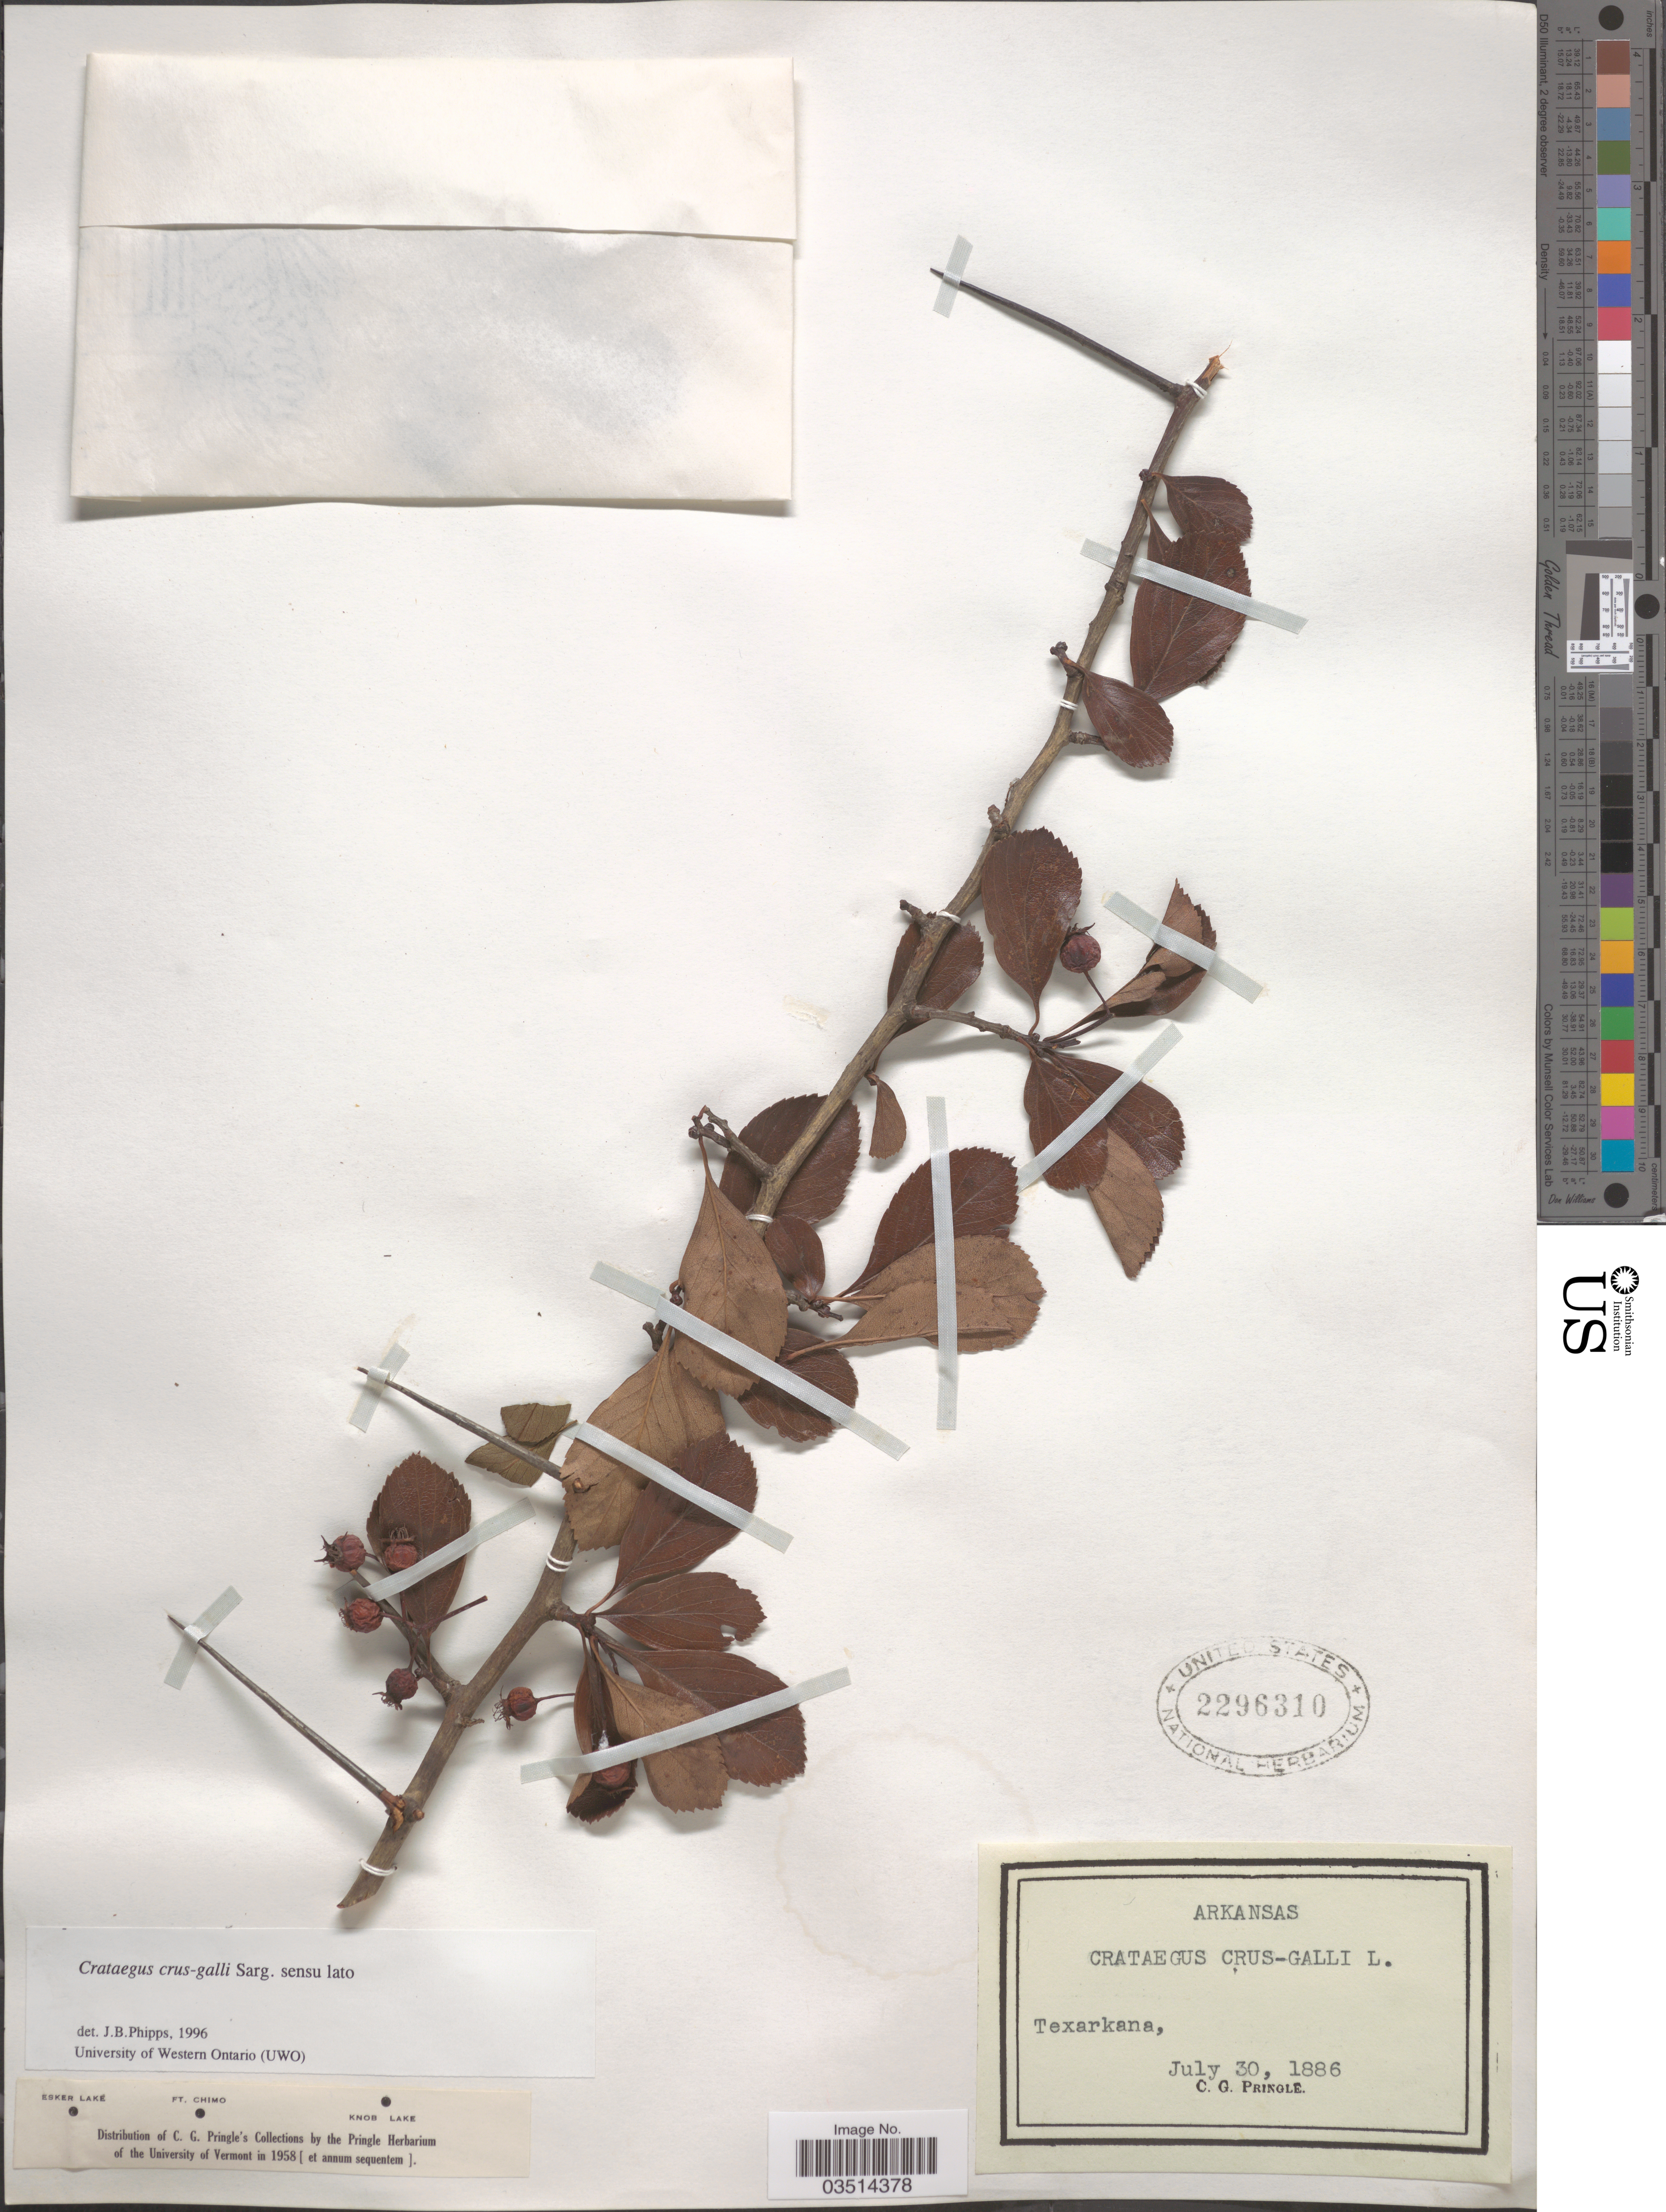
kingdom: Plantae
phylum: Tracheophyta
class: Magnoliopsida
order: Rosales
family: Rosaceae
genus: Crataegus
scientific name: Crataegus crus-galli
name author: L.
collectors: C. G. Pringle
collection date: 1886-07-30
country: United States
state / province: Arkansas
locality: Texarkana.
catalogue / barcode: US 2296310